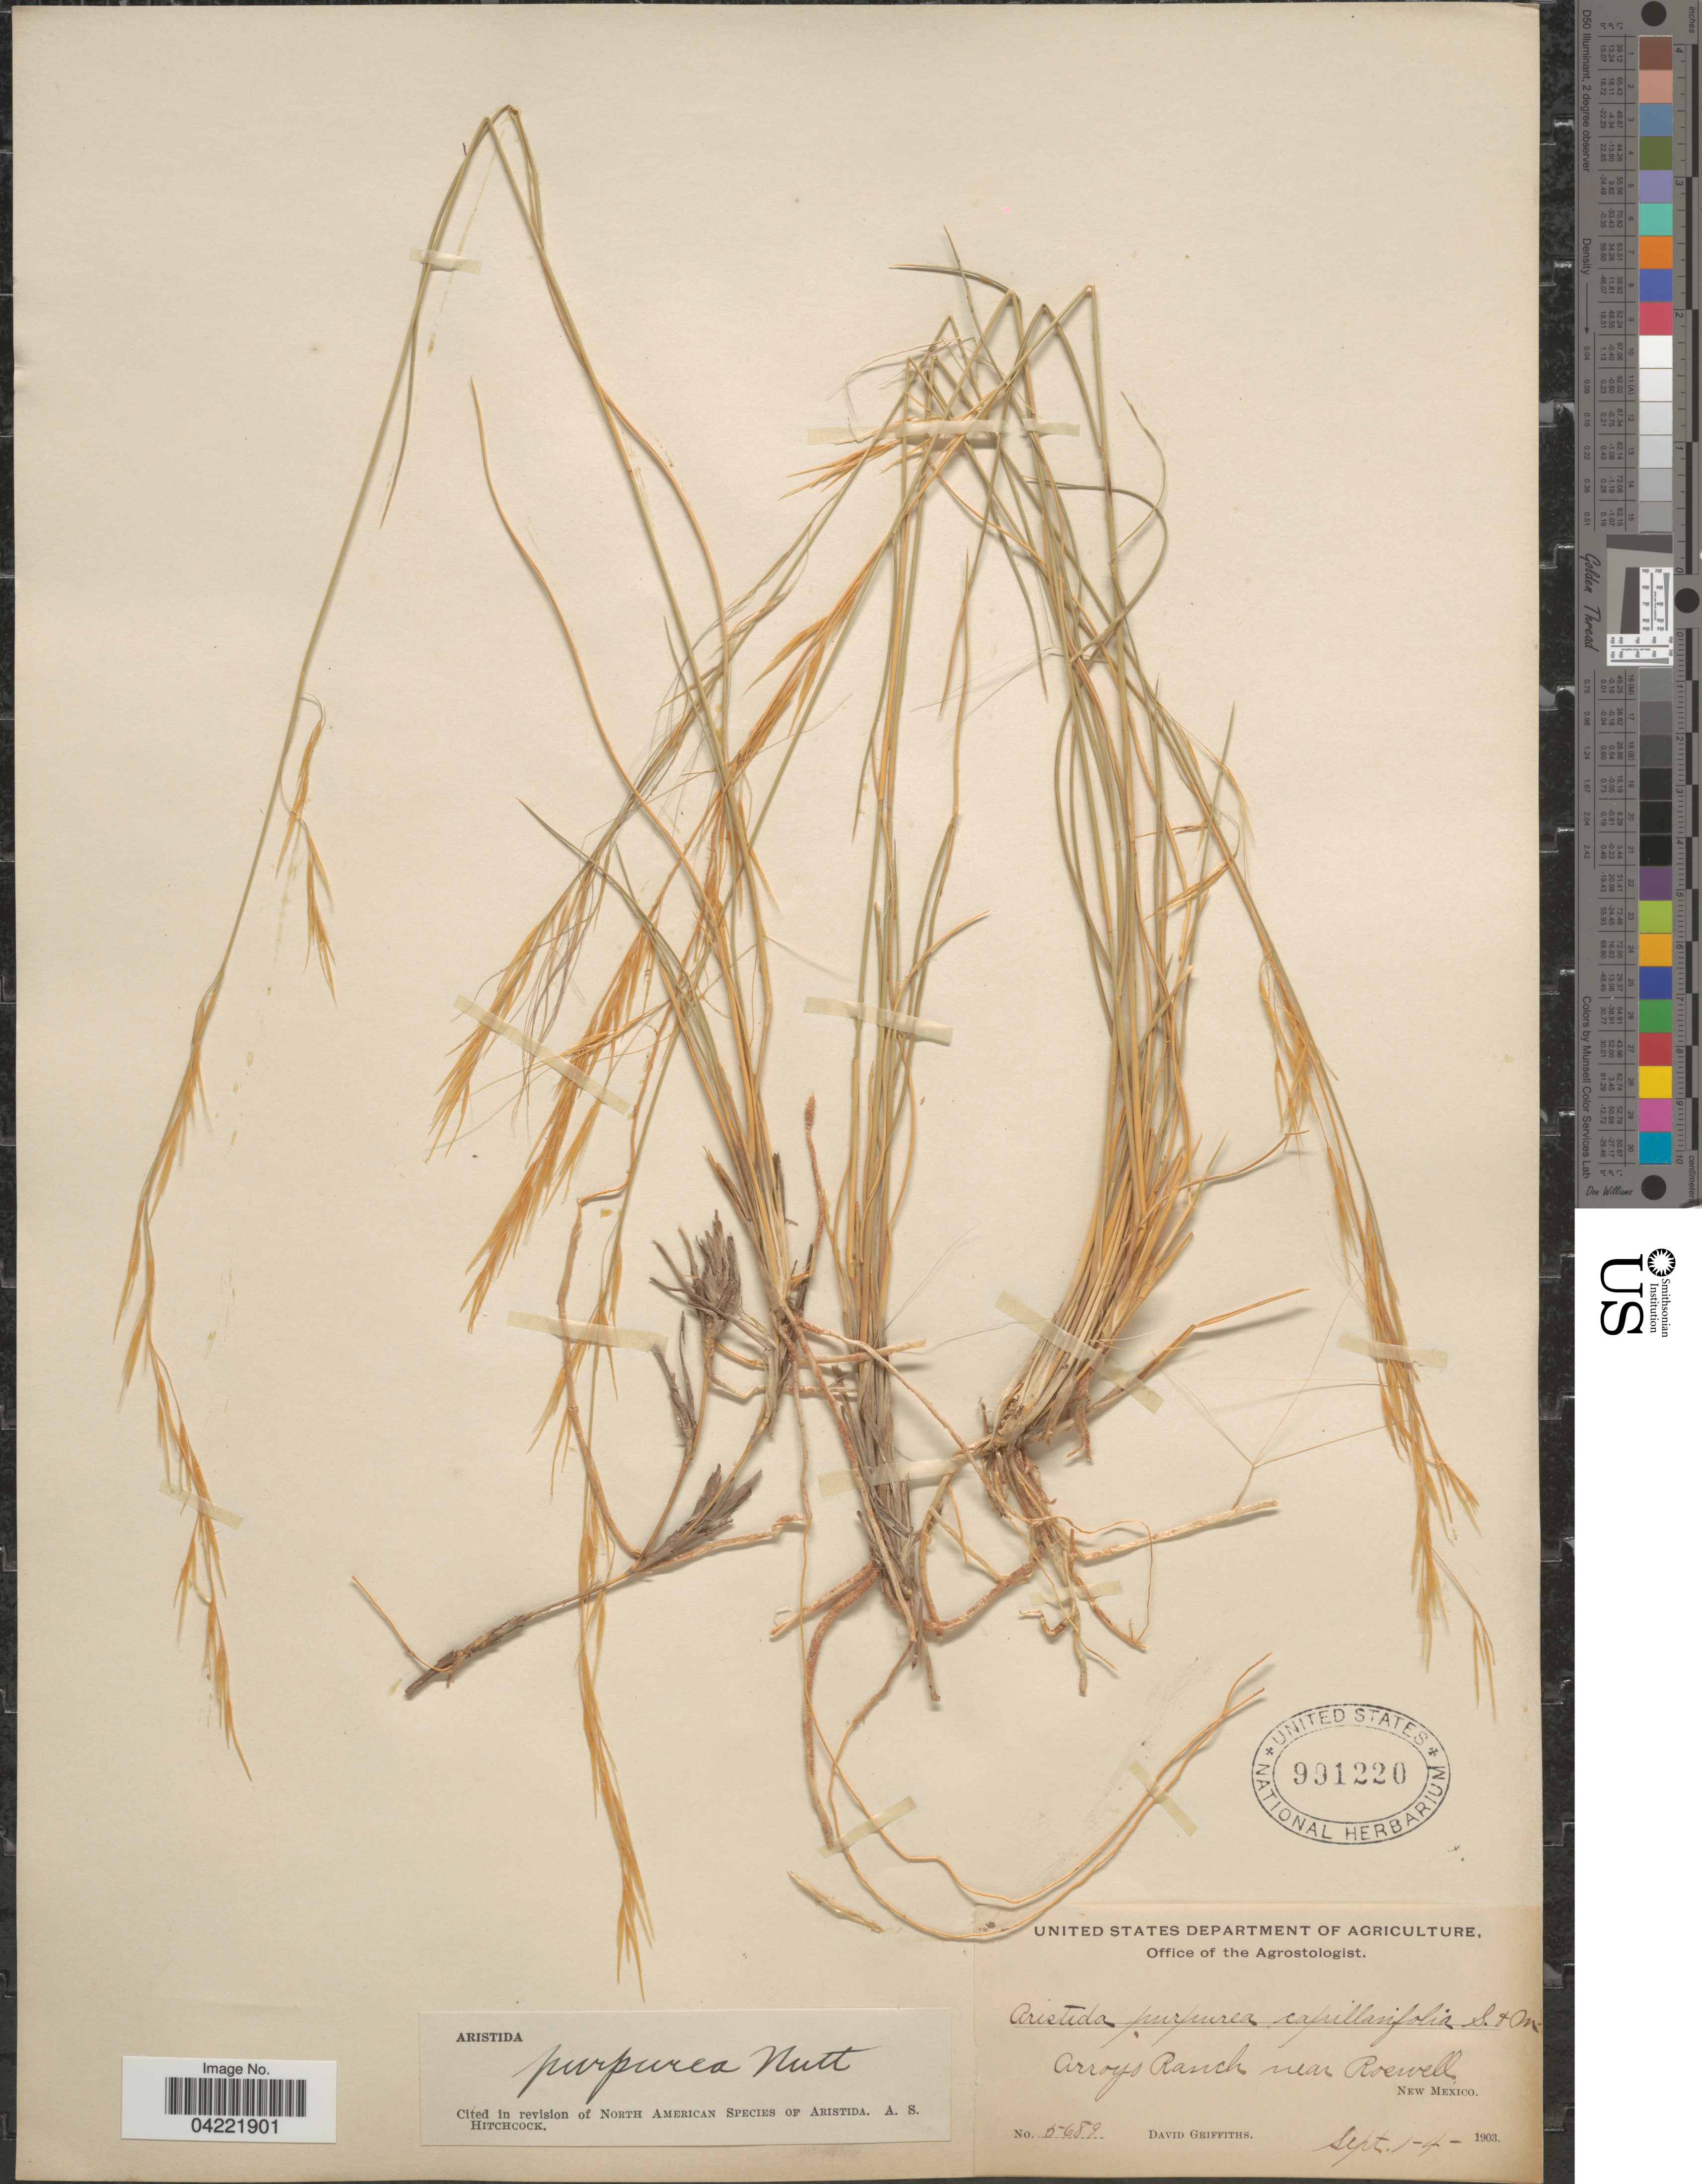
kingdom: Plantae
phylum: Tracheophyta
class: Liliopsida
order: Poales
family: Poaceae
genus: Aristida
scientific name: Aristida purpurea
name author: Nutt.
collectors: D. Griffiths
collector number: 5689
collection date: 1903-09-01/1903-09-04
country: United States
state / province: New Mexico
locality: Arroyo Ranch near Roswell.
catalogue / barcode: US 991220